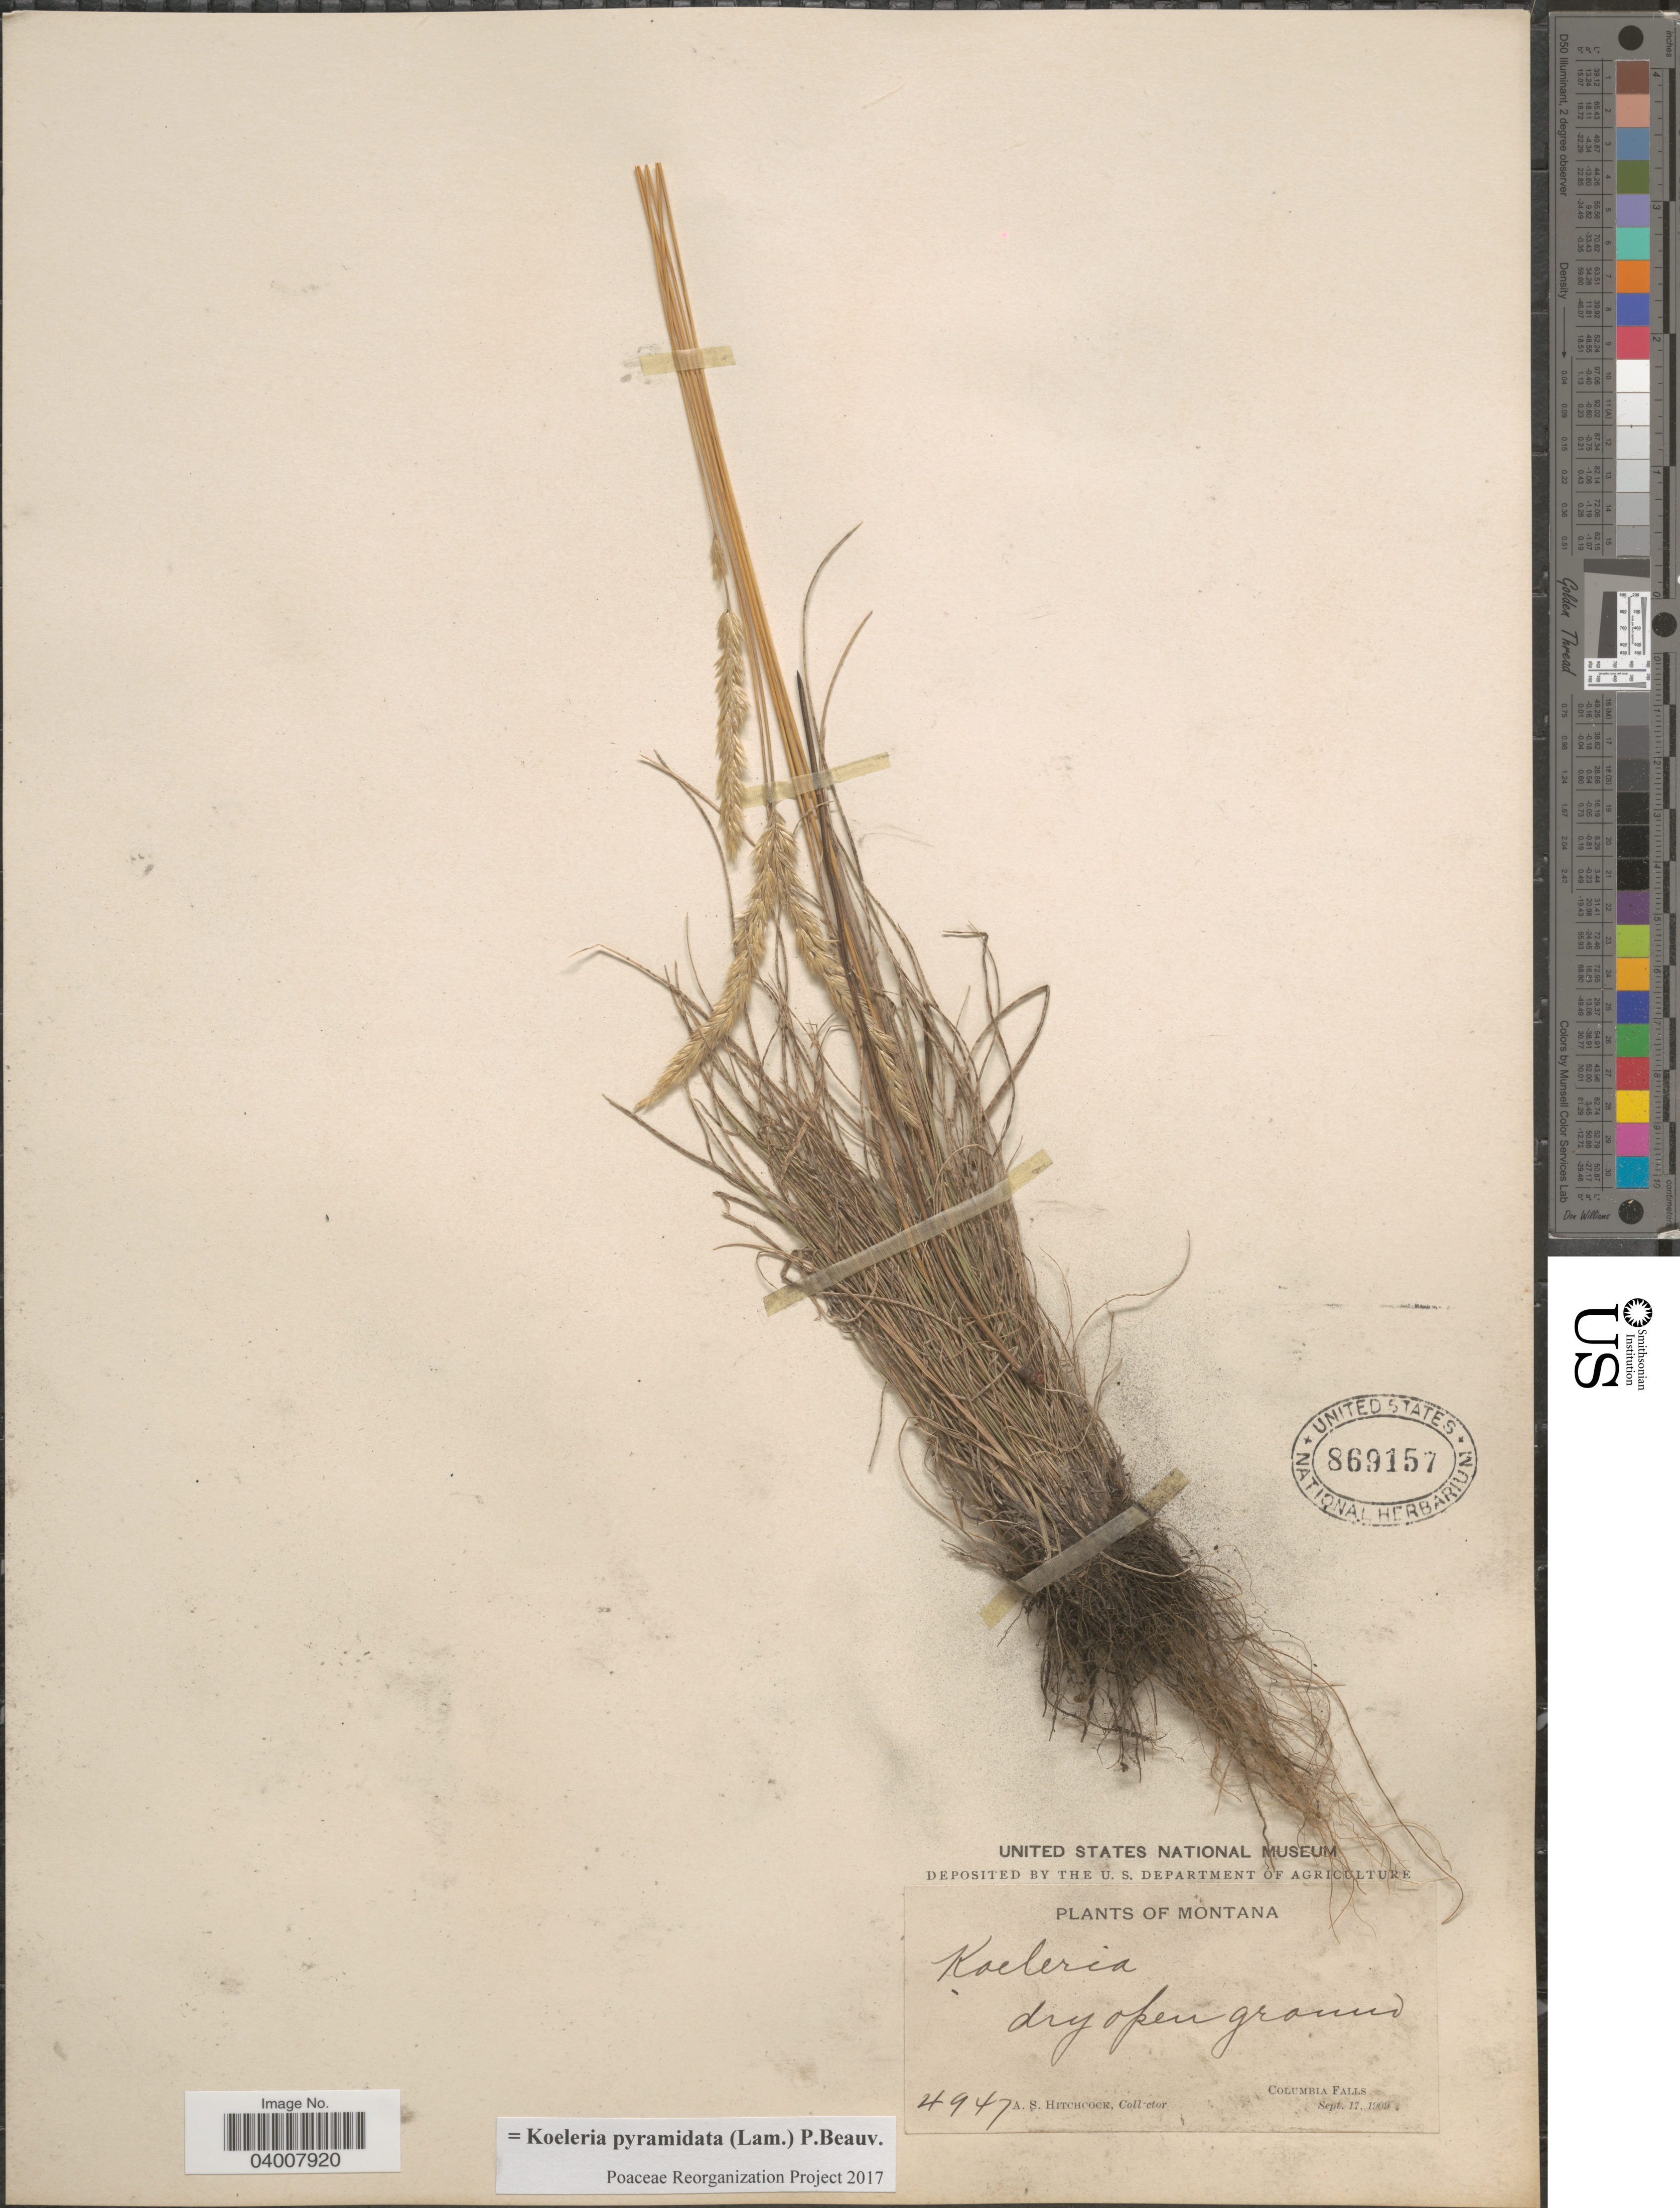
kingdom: Plantae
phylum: Tracheophyta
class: Liliopsida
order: Poales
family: Poaceae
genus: Koeleria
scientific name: Koeleria pyramidata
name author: (Lam.) P. Beauv.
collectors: A. S. Hitchcock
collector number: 4947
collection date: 1909-09-17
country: United States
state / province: Montana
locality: Columbia Falls.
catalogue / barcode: US 869157